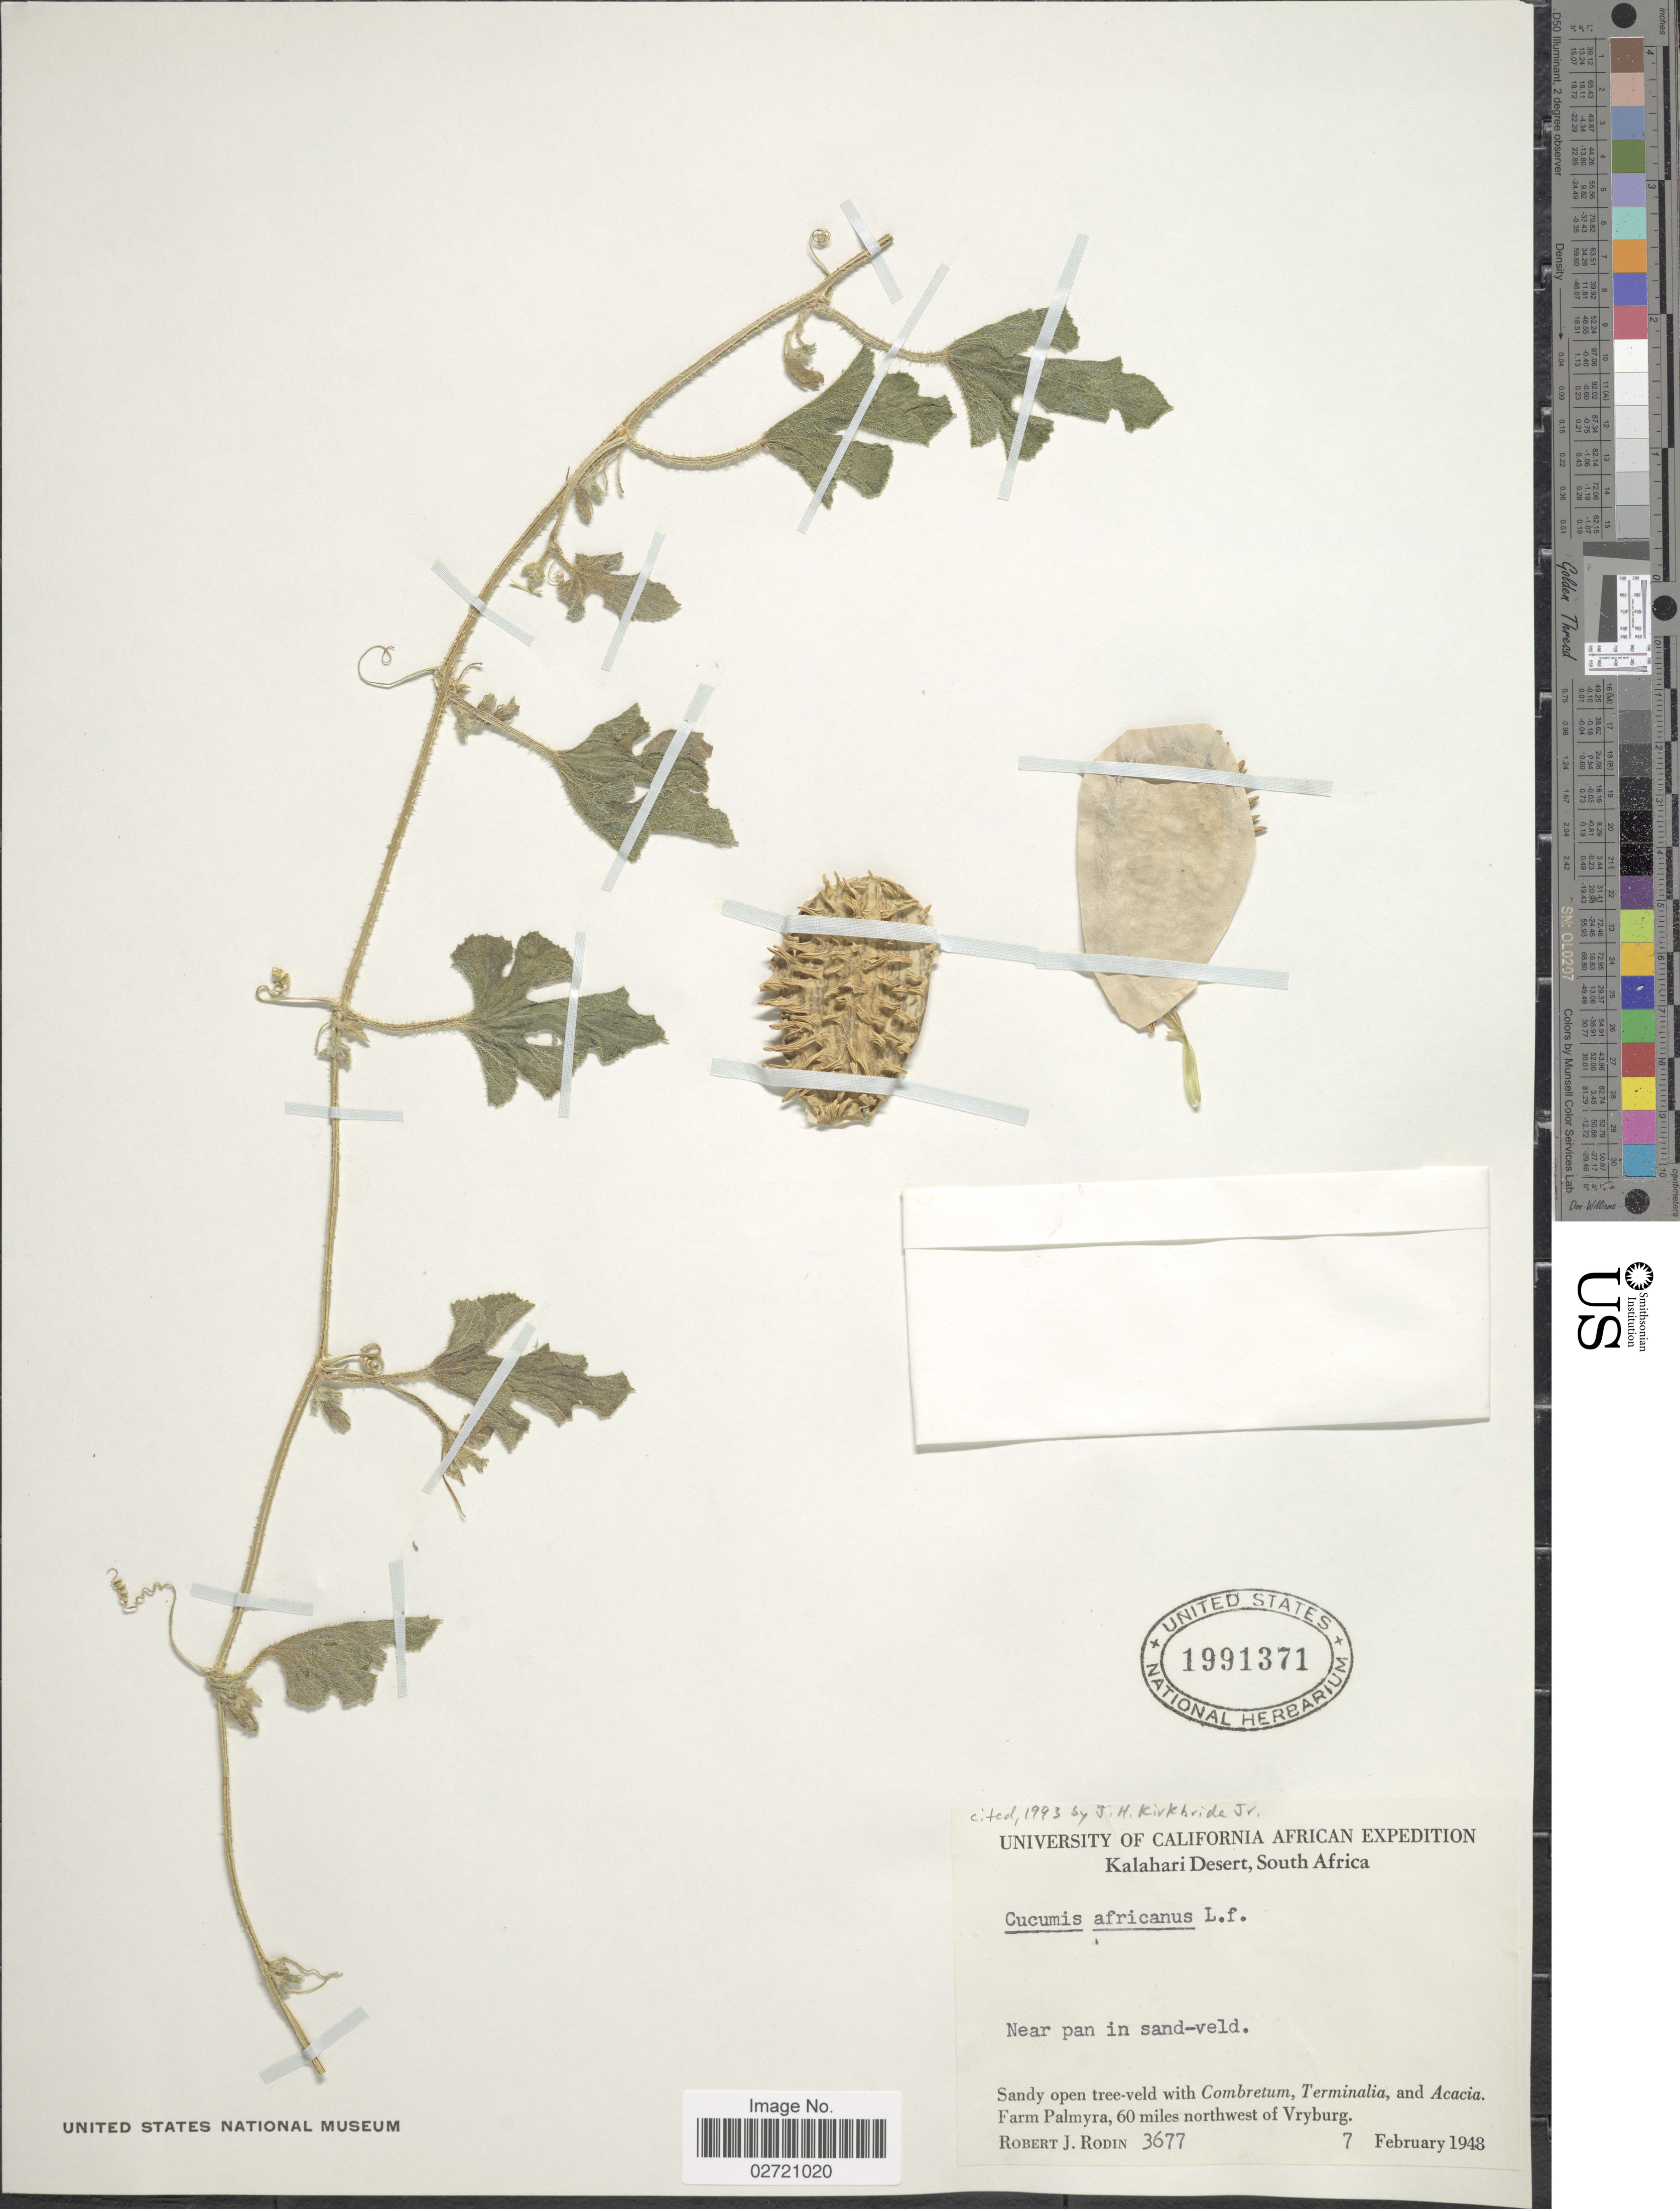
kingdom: Plantae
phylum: Tracheophyta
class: Magnoliopsida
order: Cucurbitales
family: Cucurbitaceae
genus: Cucumis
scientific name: Cucumis africanus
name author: L. f.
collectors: R. J. Rodin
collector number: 3677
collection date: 1948-02-07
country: South Africa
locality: Kalahari Desert. Farm Palmyra 60 miles northwest of Vryburg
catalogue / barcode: US 1991371